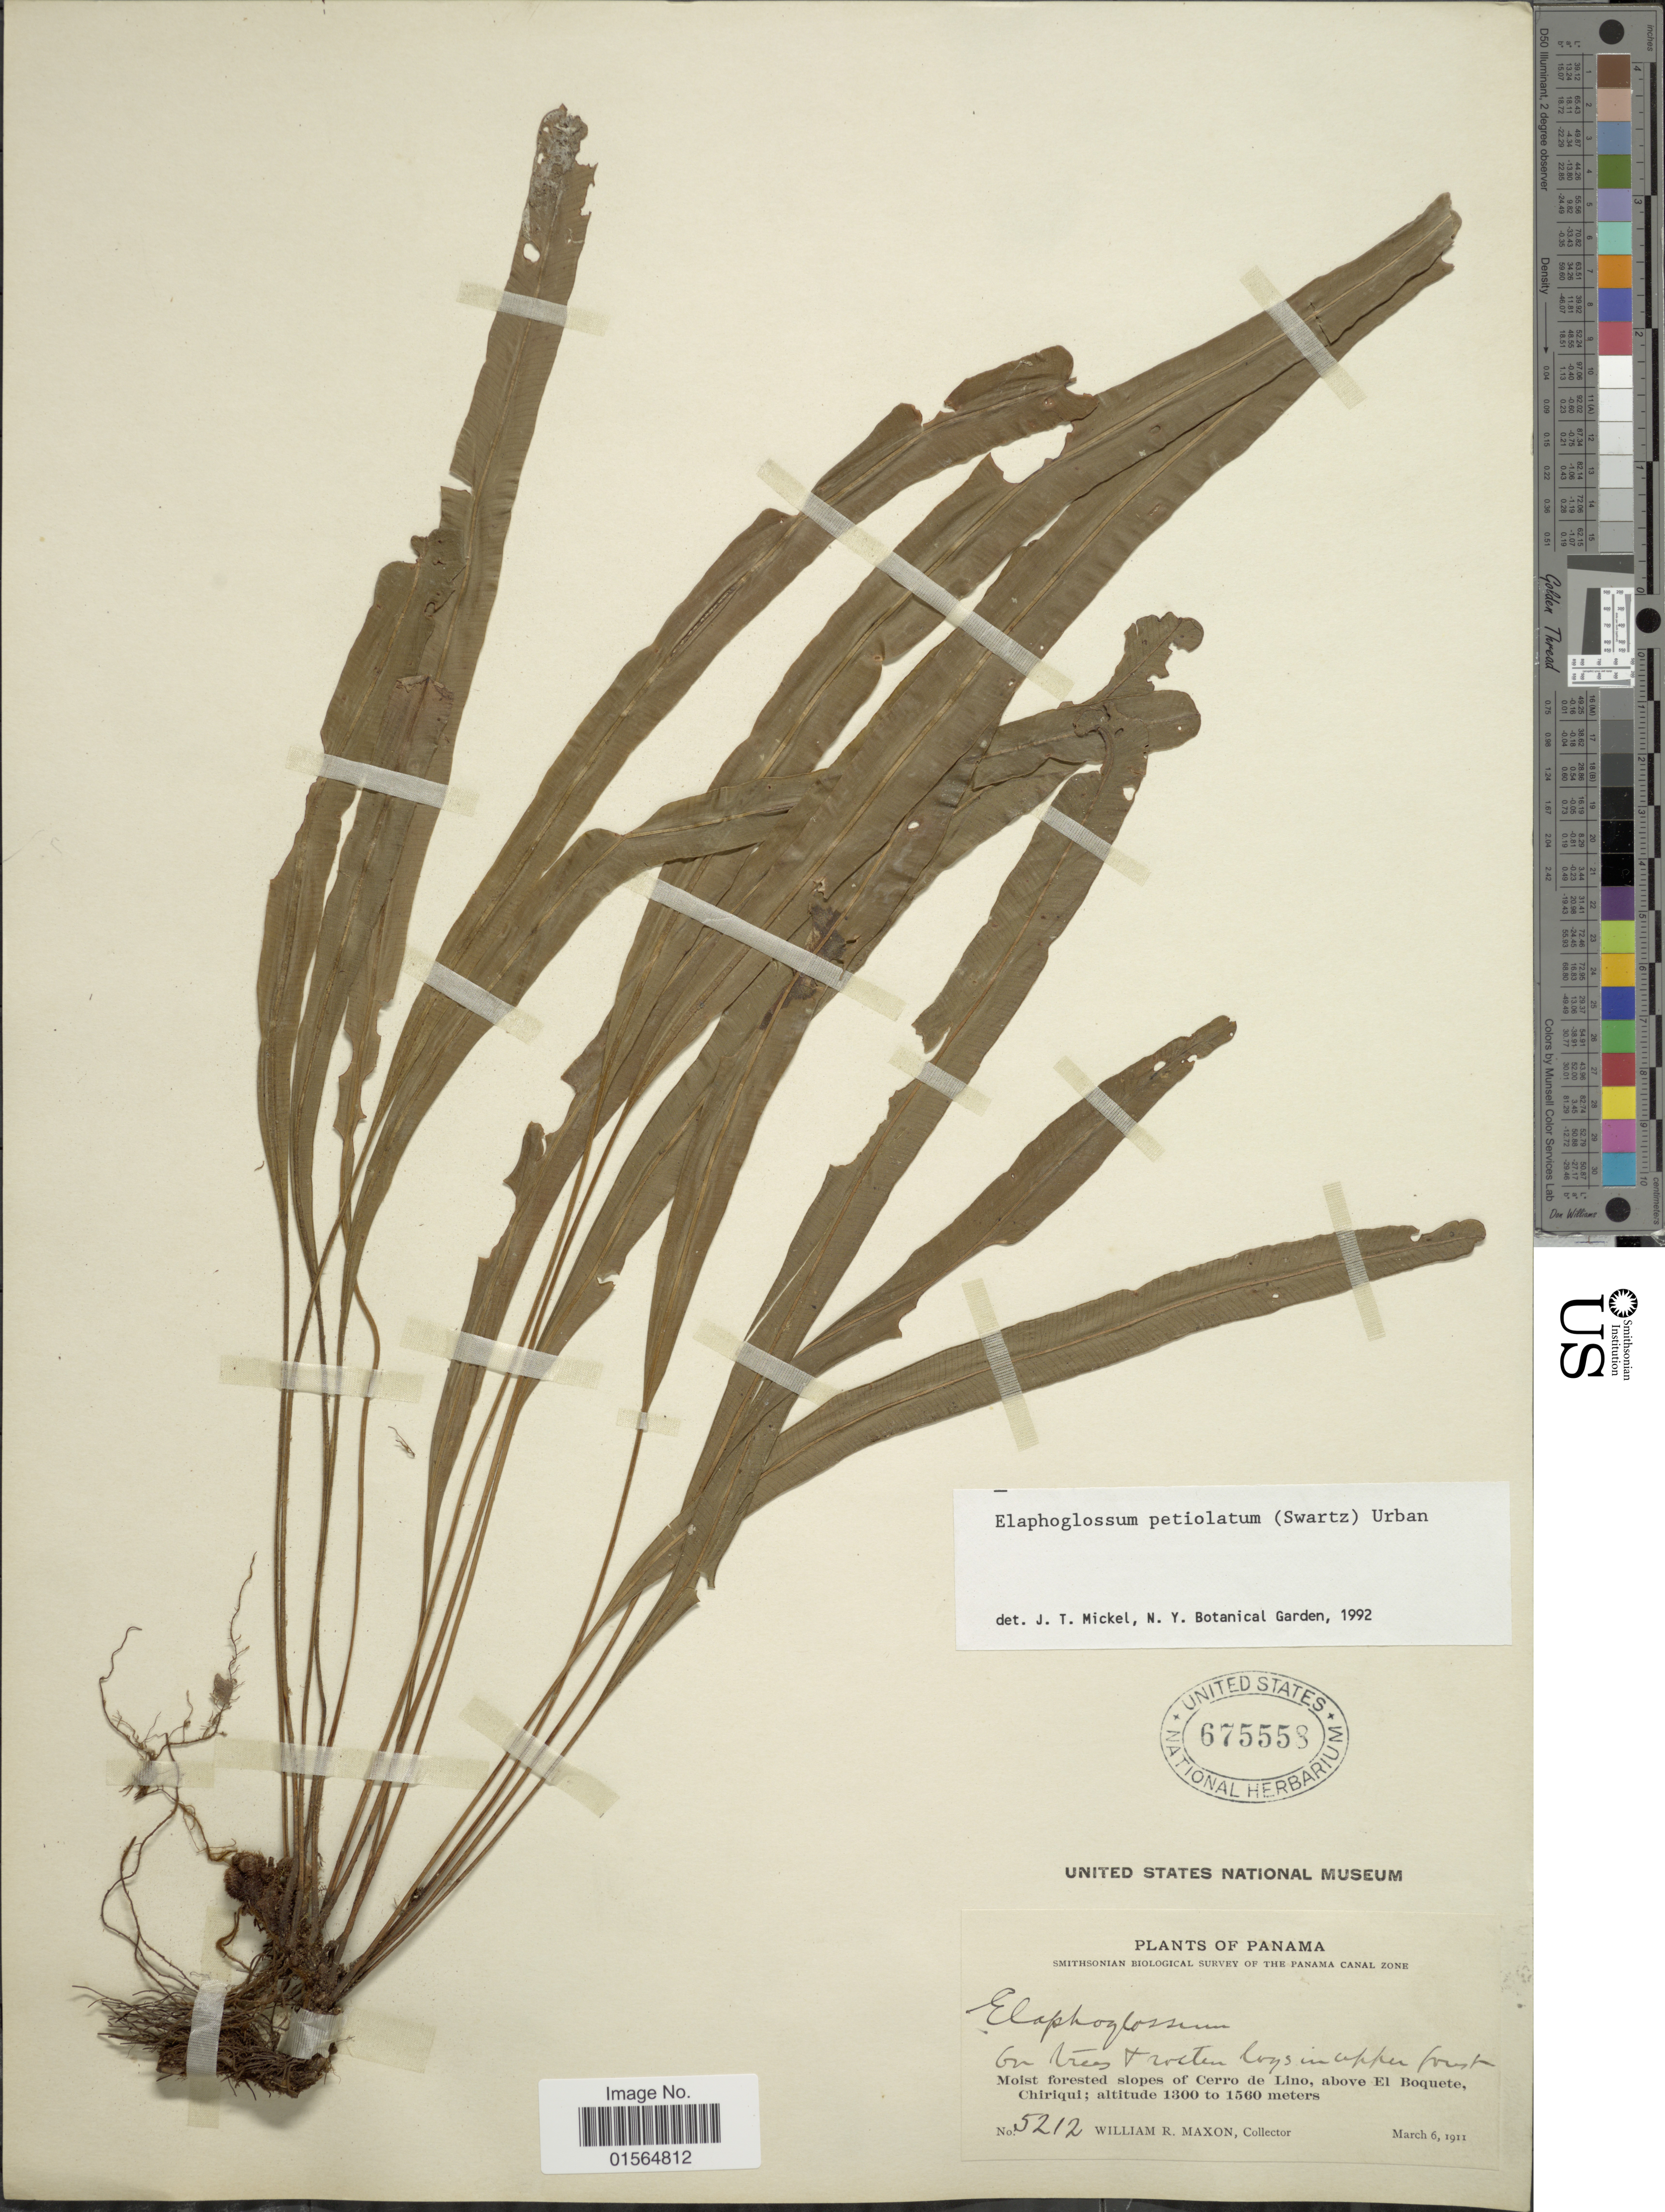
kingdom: Plantae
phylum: Tracheophyta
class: Polypodiopsida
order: Polypodiales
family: Dryopteridaceae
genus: Elaphoglossum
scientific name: Elaphoglossum petiolatum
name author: (Sw.) Urb.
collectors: W. R. Maxon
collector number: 5212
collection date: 1911-03-06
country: Panama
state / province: Chiriqui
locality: Moist forested slopes of Cerro de Lino, above El Boquete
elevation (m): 1300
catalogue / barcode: US 675558